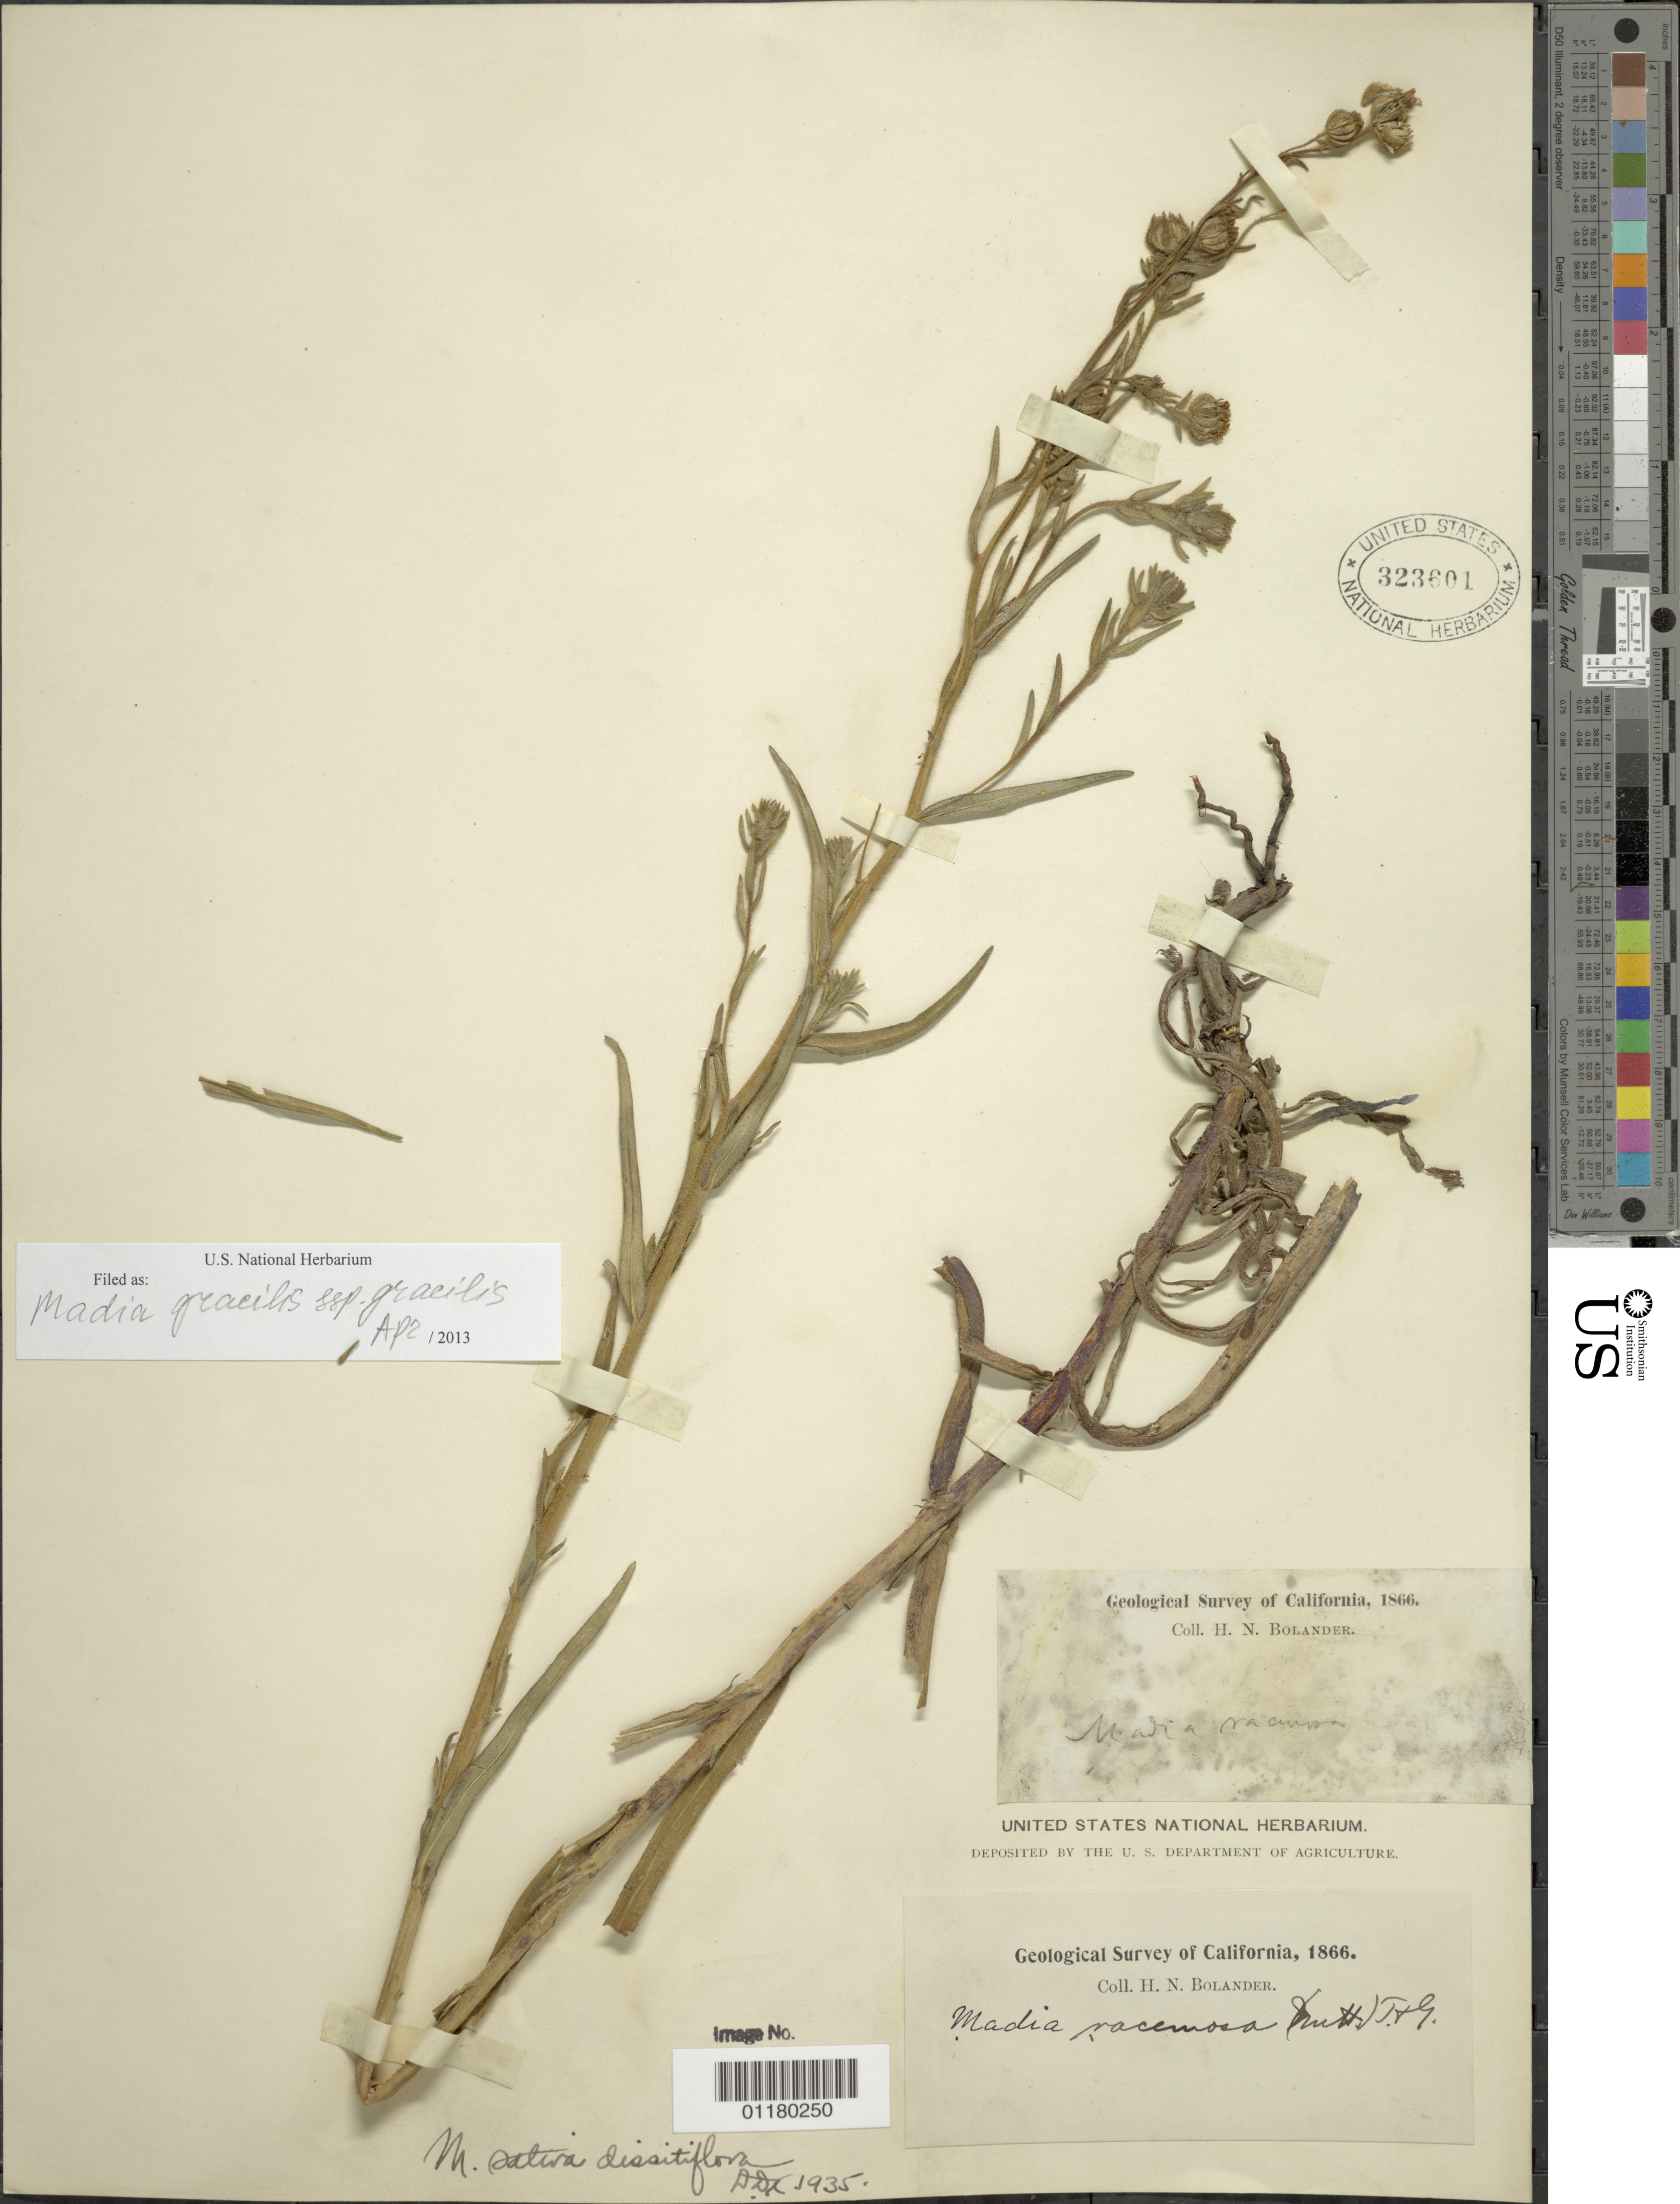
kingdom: Plantae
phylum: Tracheophyta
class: Magnoliopsida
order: Asterales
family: Asteraceae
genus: Madia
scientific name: Madia gracilis subsp. gracilis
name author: (Sm.) D.D. Keck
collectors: H. Bolander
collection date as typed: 1866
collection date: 1866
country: United States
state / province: California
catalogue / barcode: US 323601